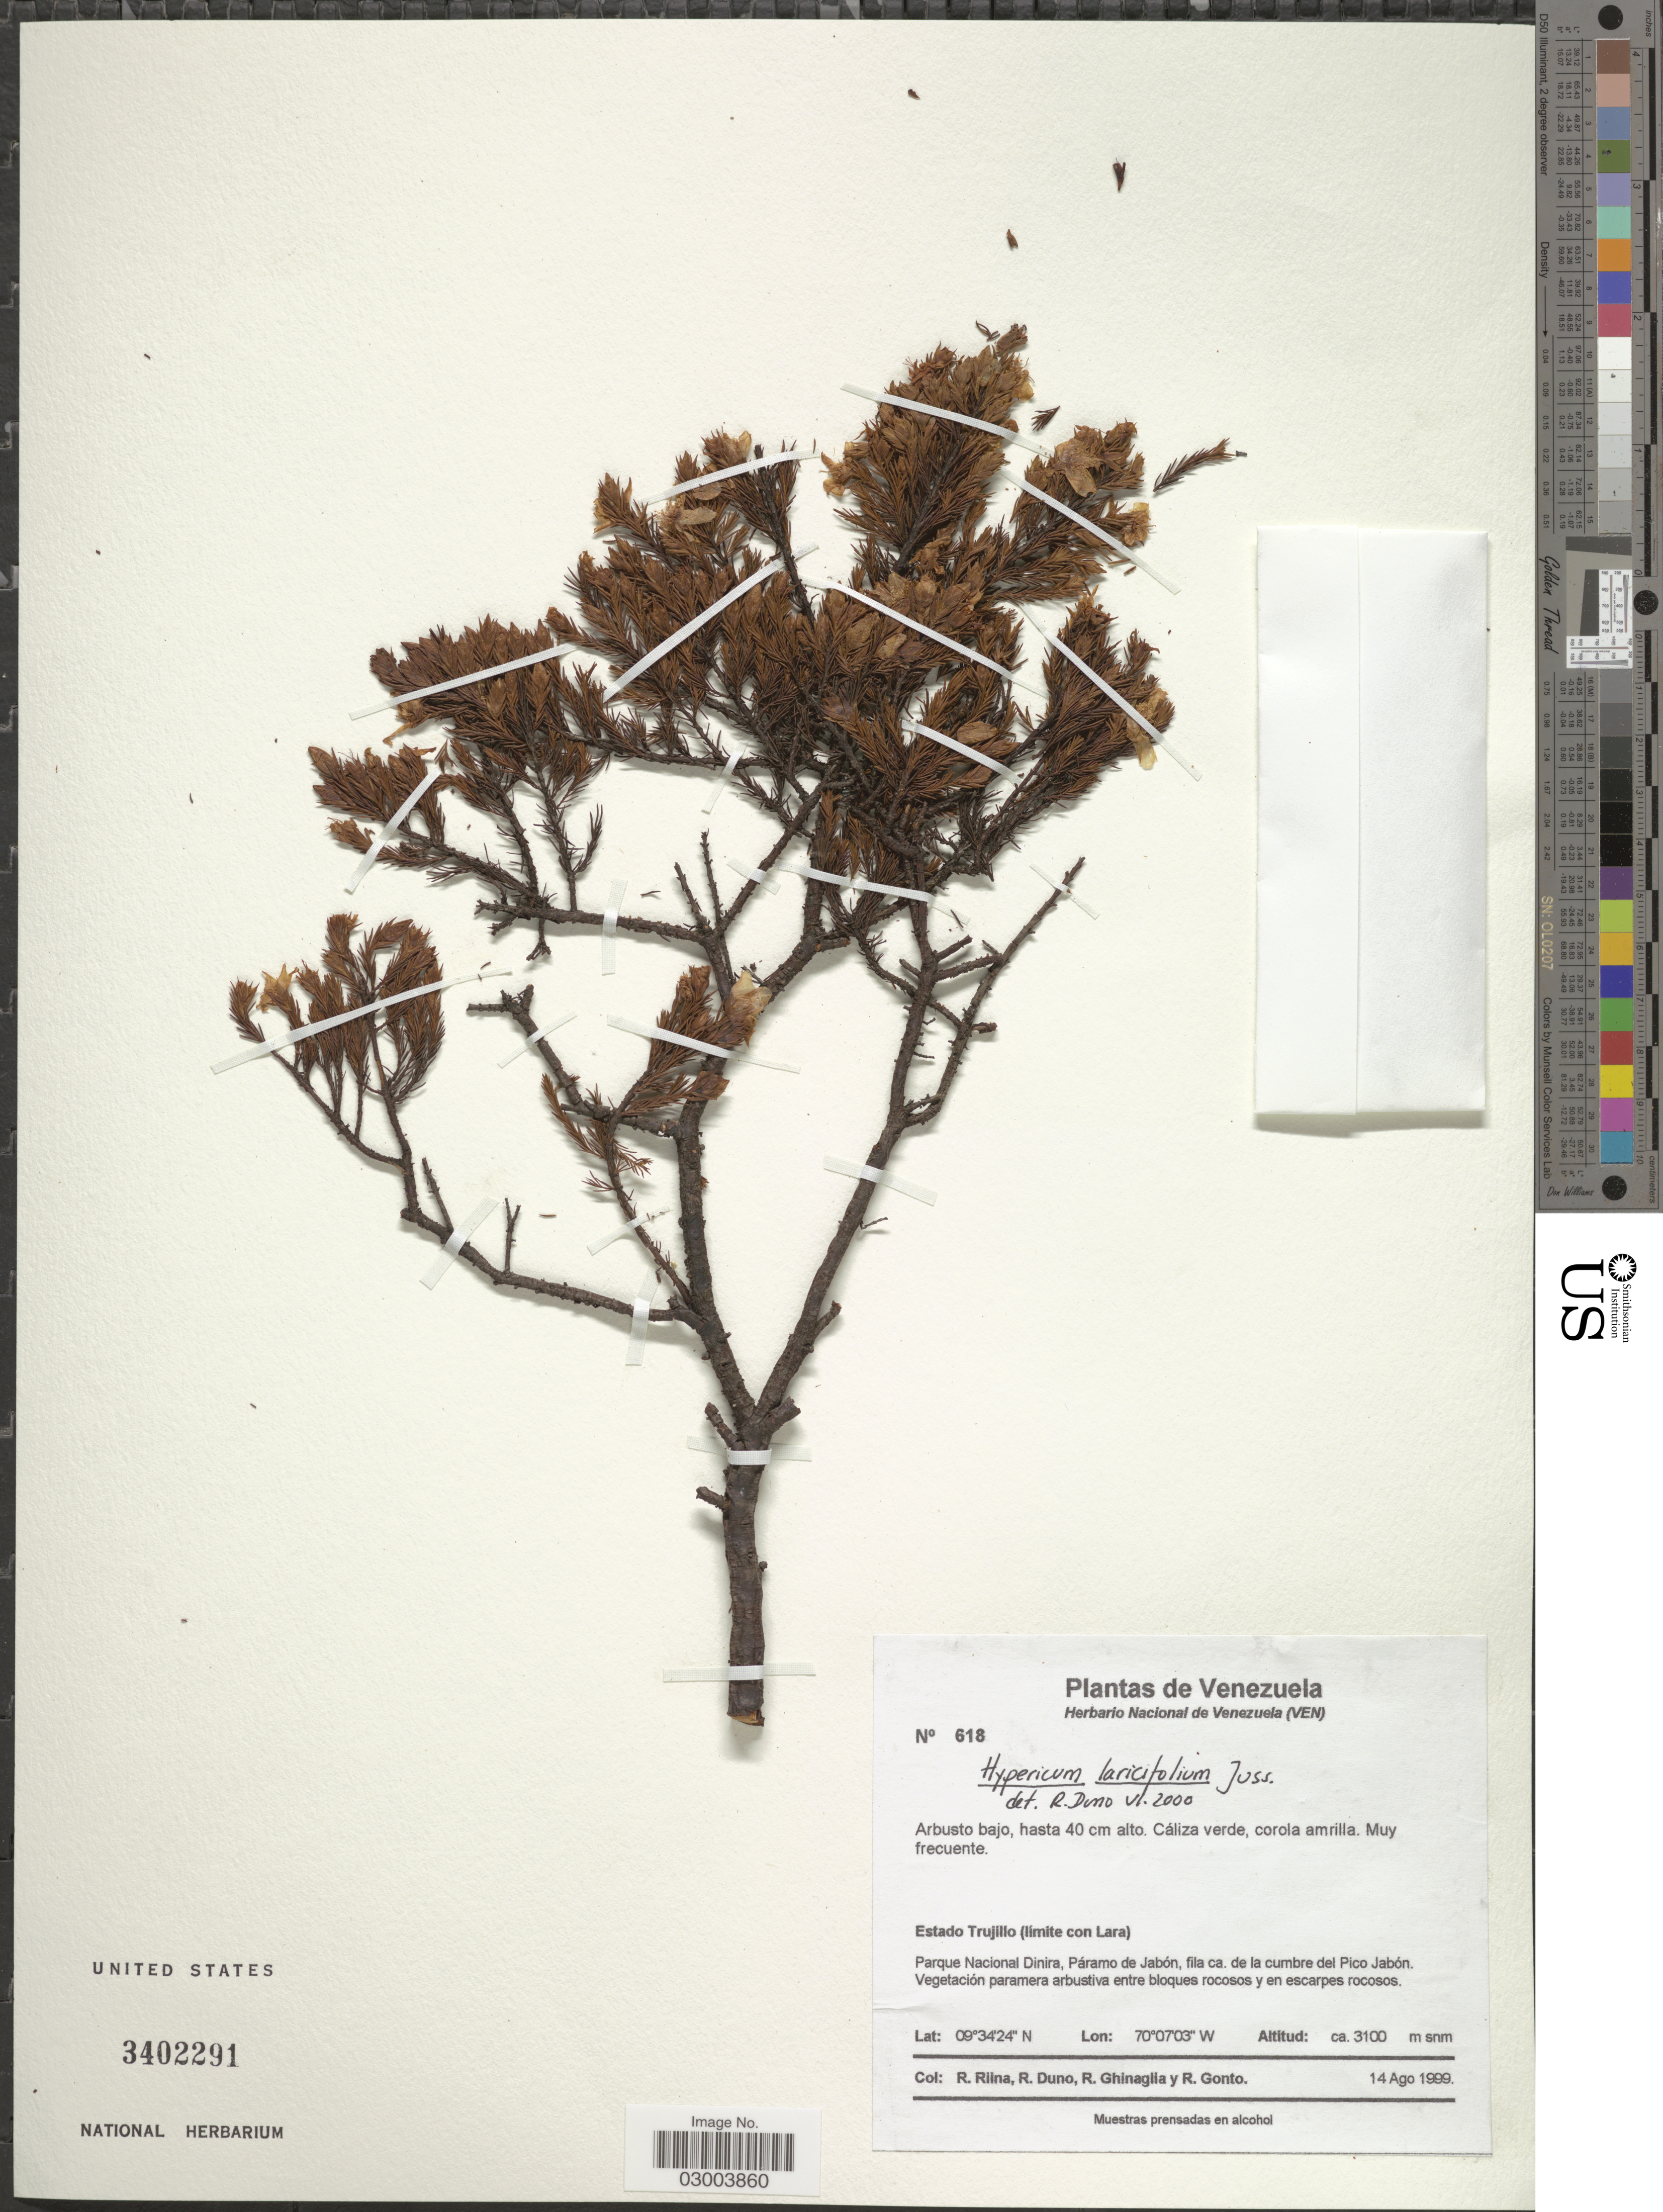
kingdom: Plantae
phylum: Tracheophyta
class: Magnoliopsida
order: Malpighiales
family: Hypericaceae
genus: Hypericum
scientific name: Hypericum laricifolium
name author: Juss.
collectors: R. Riina, R. Duno, R. Ghinaglia & R. Gonto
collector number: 618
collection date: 1999-08-14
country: Venezuela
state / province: Trujillo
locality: (límite con Lara), Parque Nacional Dinira, Páramo de Jabón, fila ca. de la cumbre del Pico Jabón.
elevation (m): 3100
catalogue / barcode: US 3402291